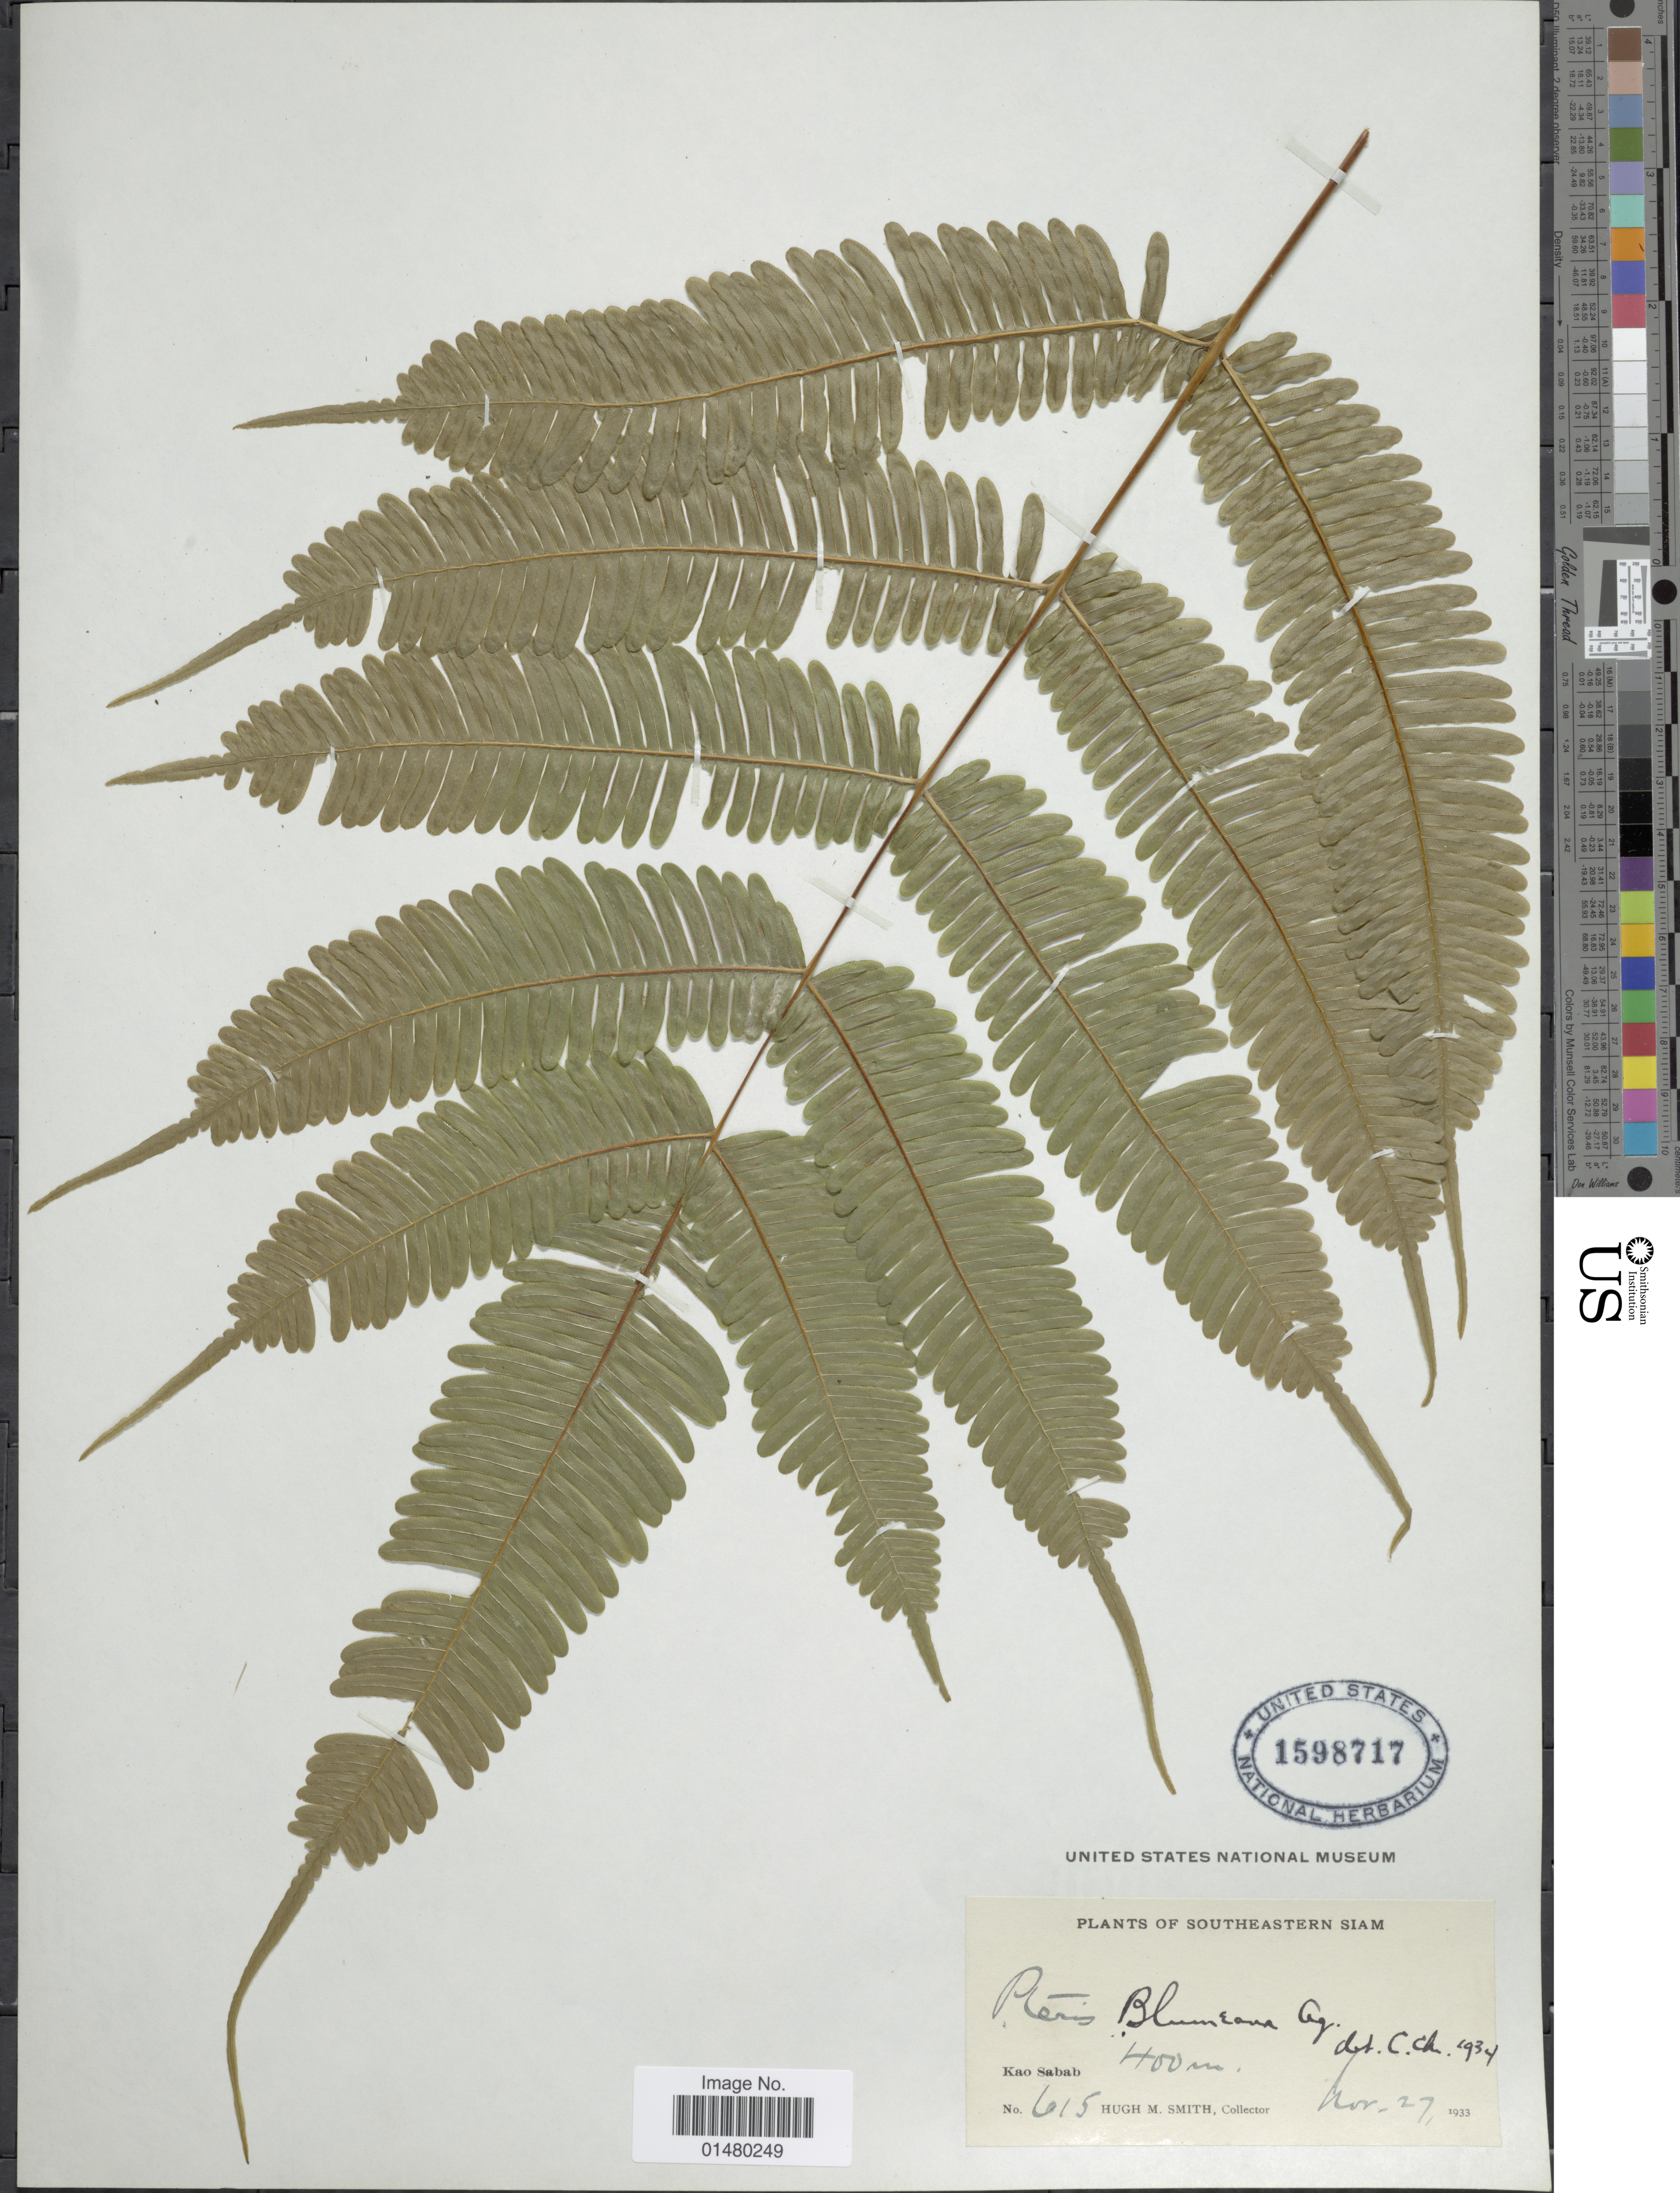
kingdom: Plantae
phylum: Tracheophyta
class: Polypodiopsida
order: Polypodiales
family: Pteridaceae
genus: Pteris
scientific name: Pteris blumeana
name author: J. Agardh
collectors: H. M. Smith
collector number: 615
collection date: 1933-11-27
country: Thailand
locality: Southeastern Siam, Kao Sabab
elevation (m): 400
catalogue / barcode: US 1598717